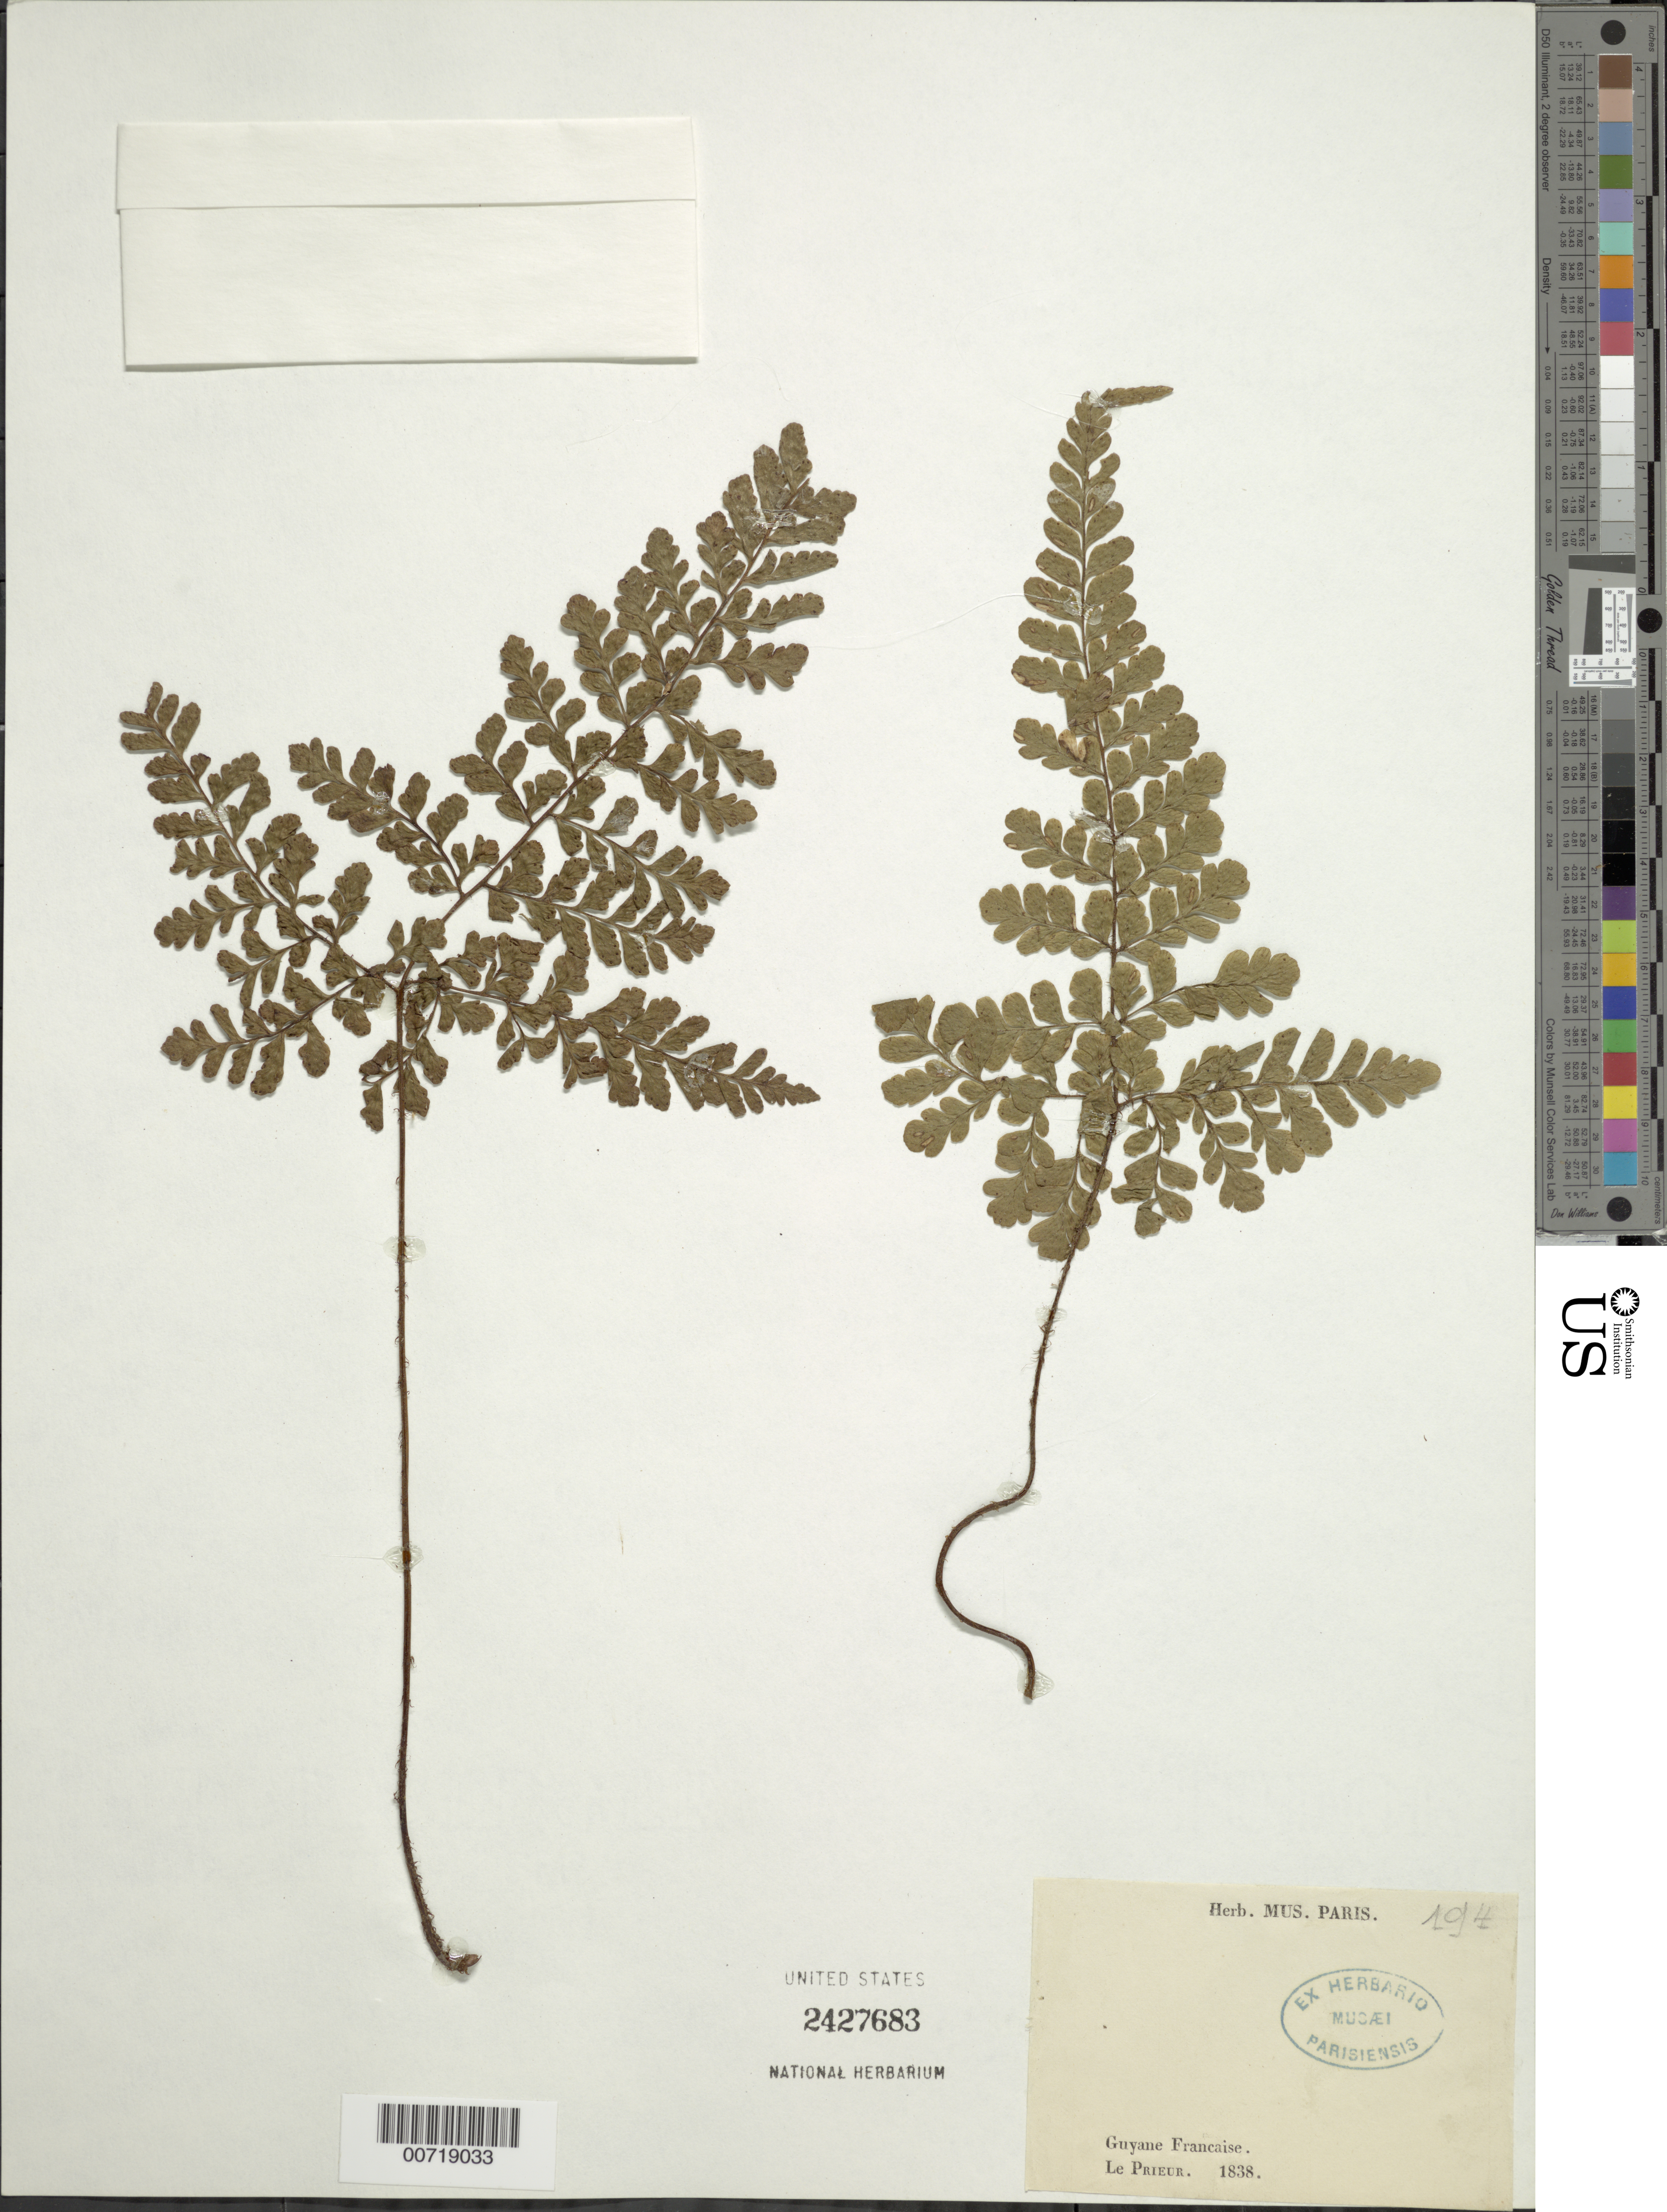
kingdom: Plantae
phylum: Tracheophyta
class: Polypodiopsida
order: Polypodiales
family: Tectariaceae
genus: Triplophyllum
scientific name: Triplophyllum dicksonioides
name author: (Fée) Holttum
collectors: F. M. R. Leprieur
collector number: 194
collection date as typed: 1838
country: French Guiana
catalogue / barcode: US 2427683